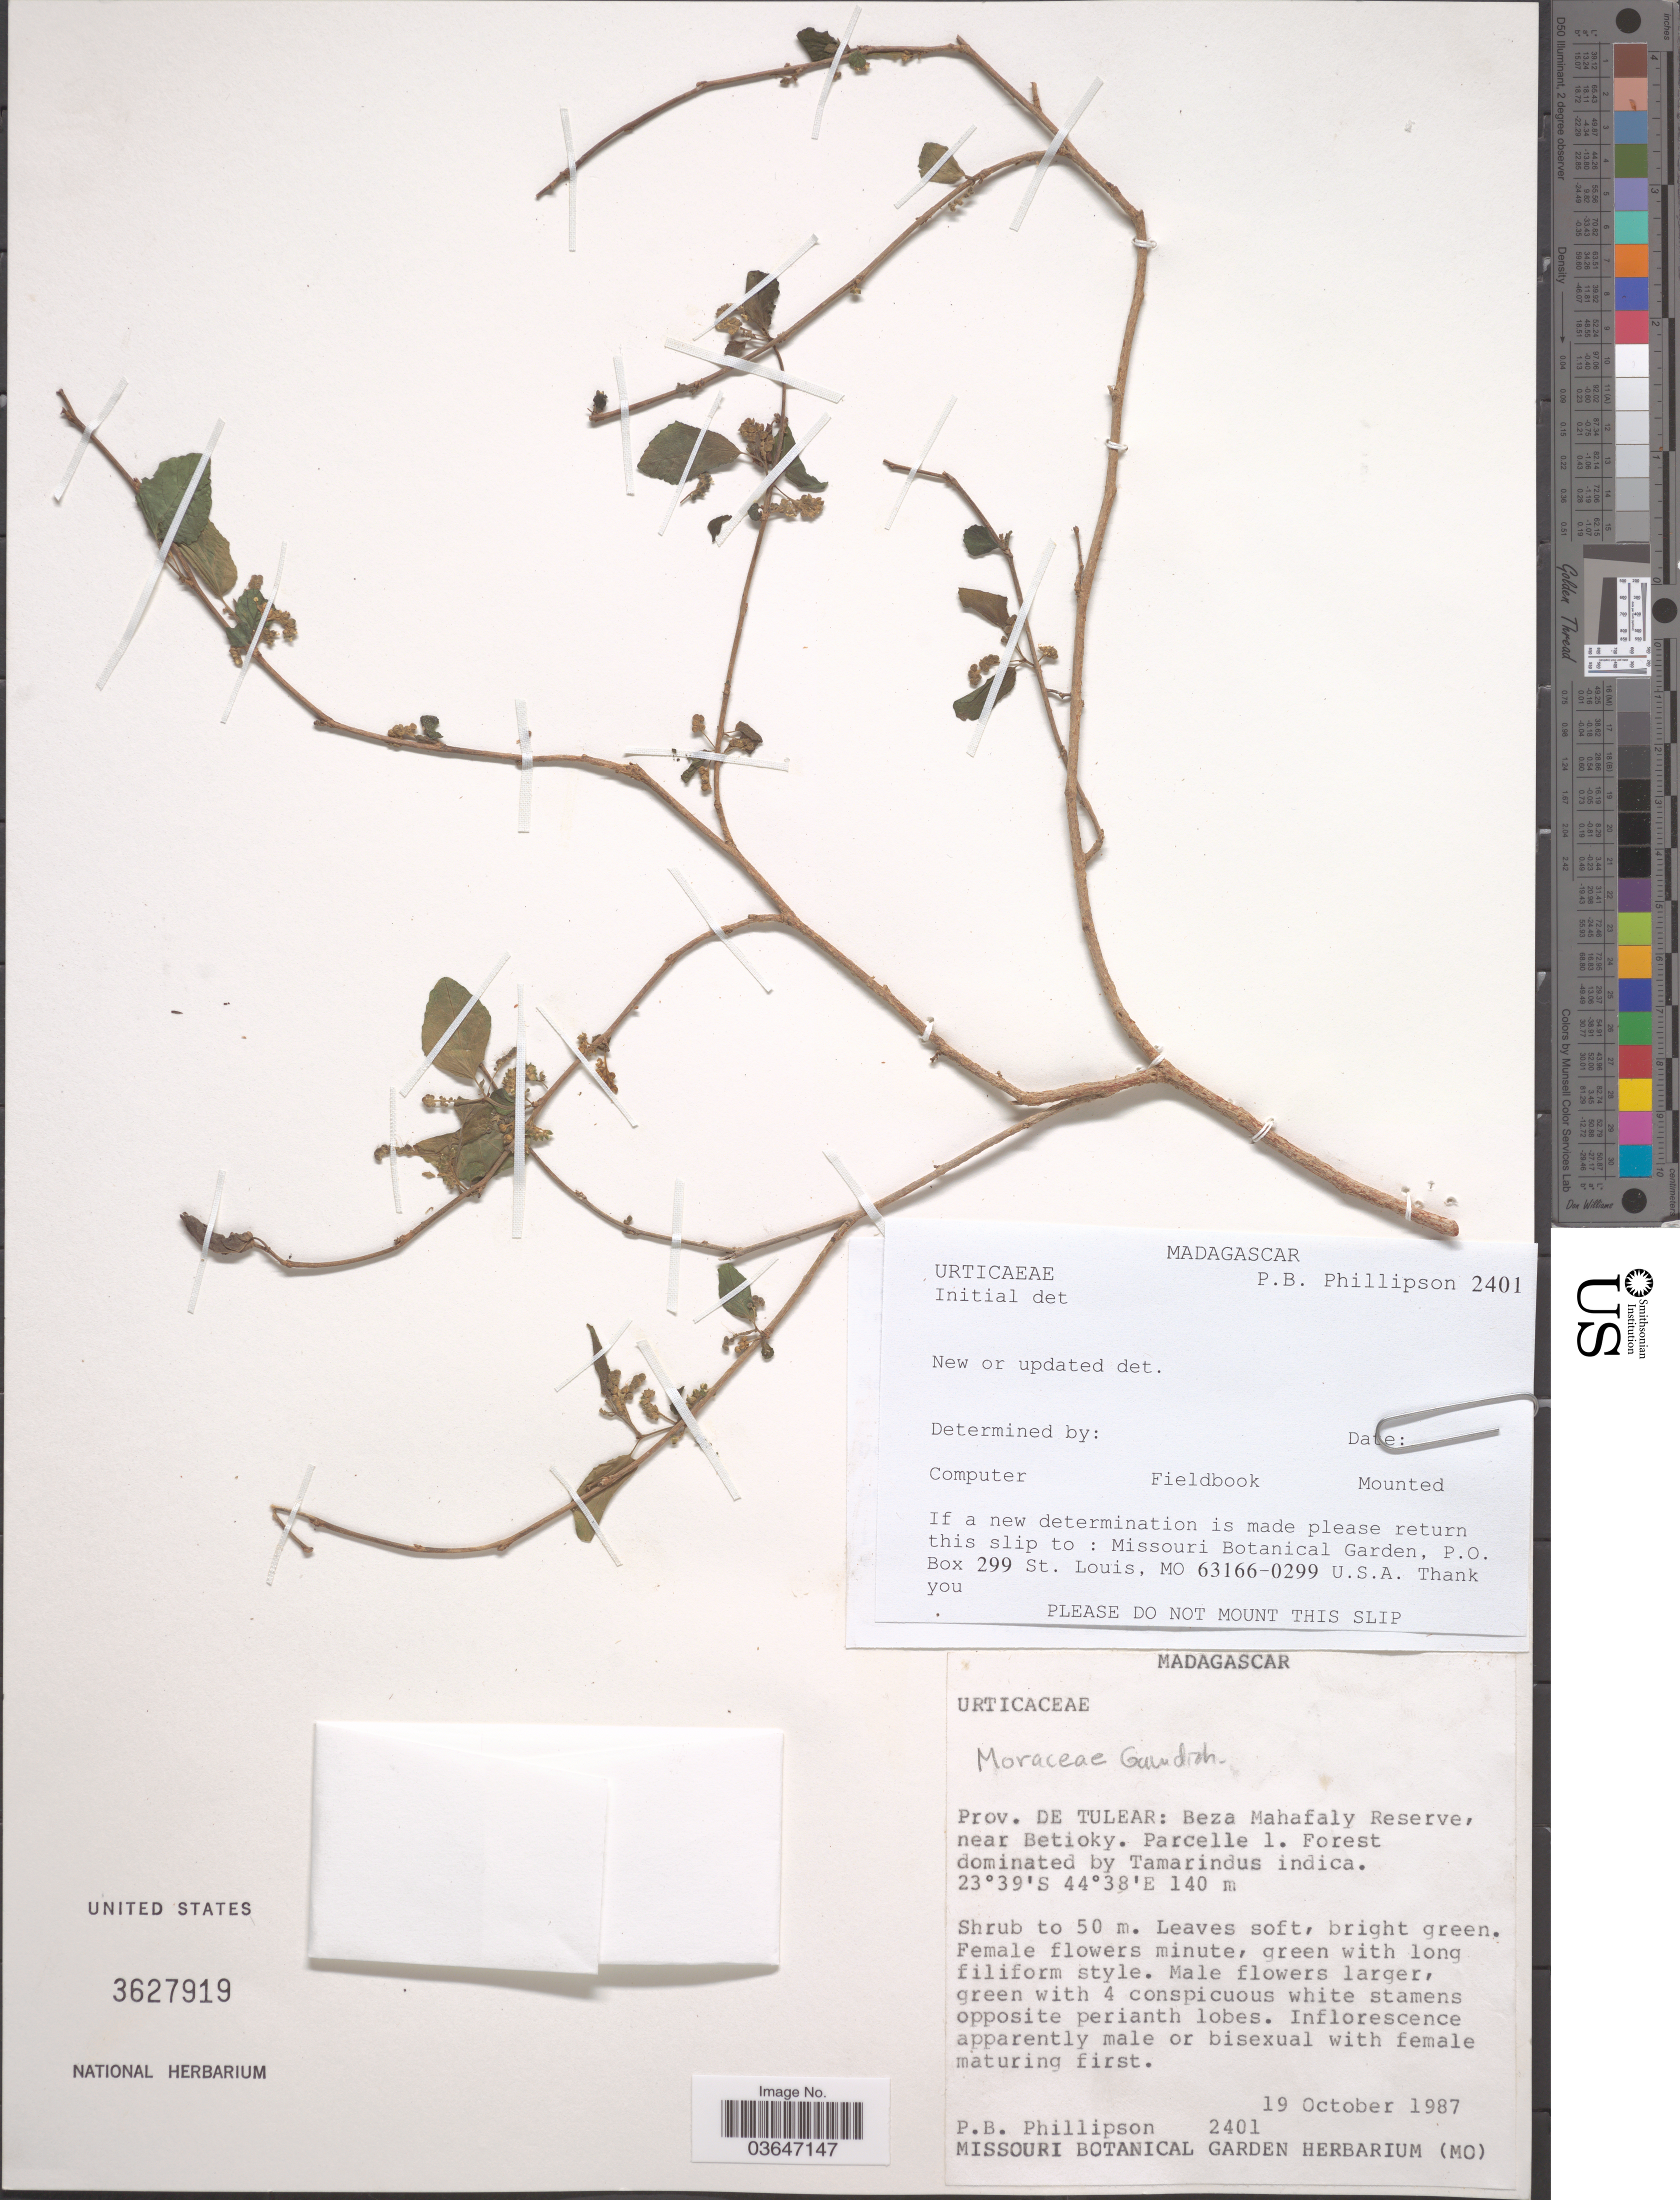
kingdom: Plantae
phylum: Tracheophyta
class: Magnoliopsida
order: Proteales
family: Proteaceae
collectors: P. B. Phillipson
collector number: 2401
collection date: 1987-10-19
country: Madagascar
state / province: Atsimo-Andrefana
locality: Prov. de Tulear: Beza Mahafaly Reserve, near Betioky.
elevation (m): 140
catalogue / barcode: US 3627919